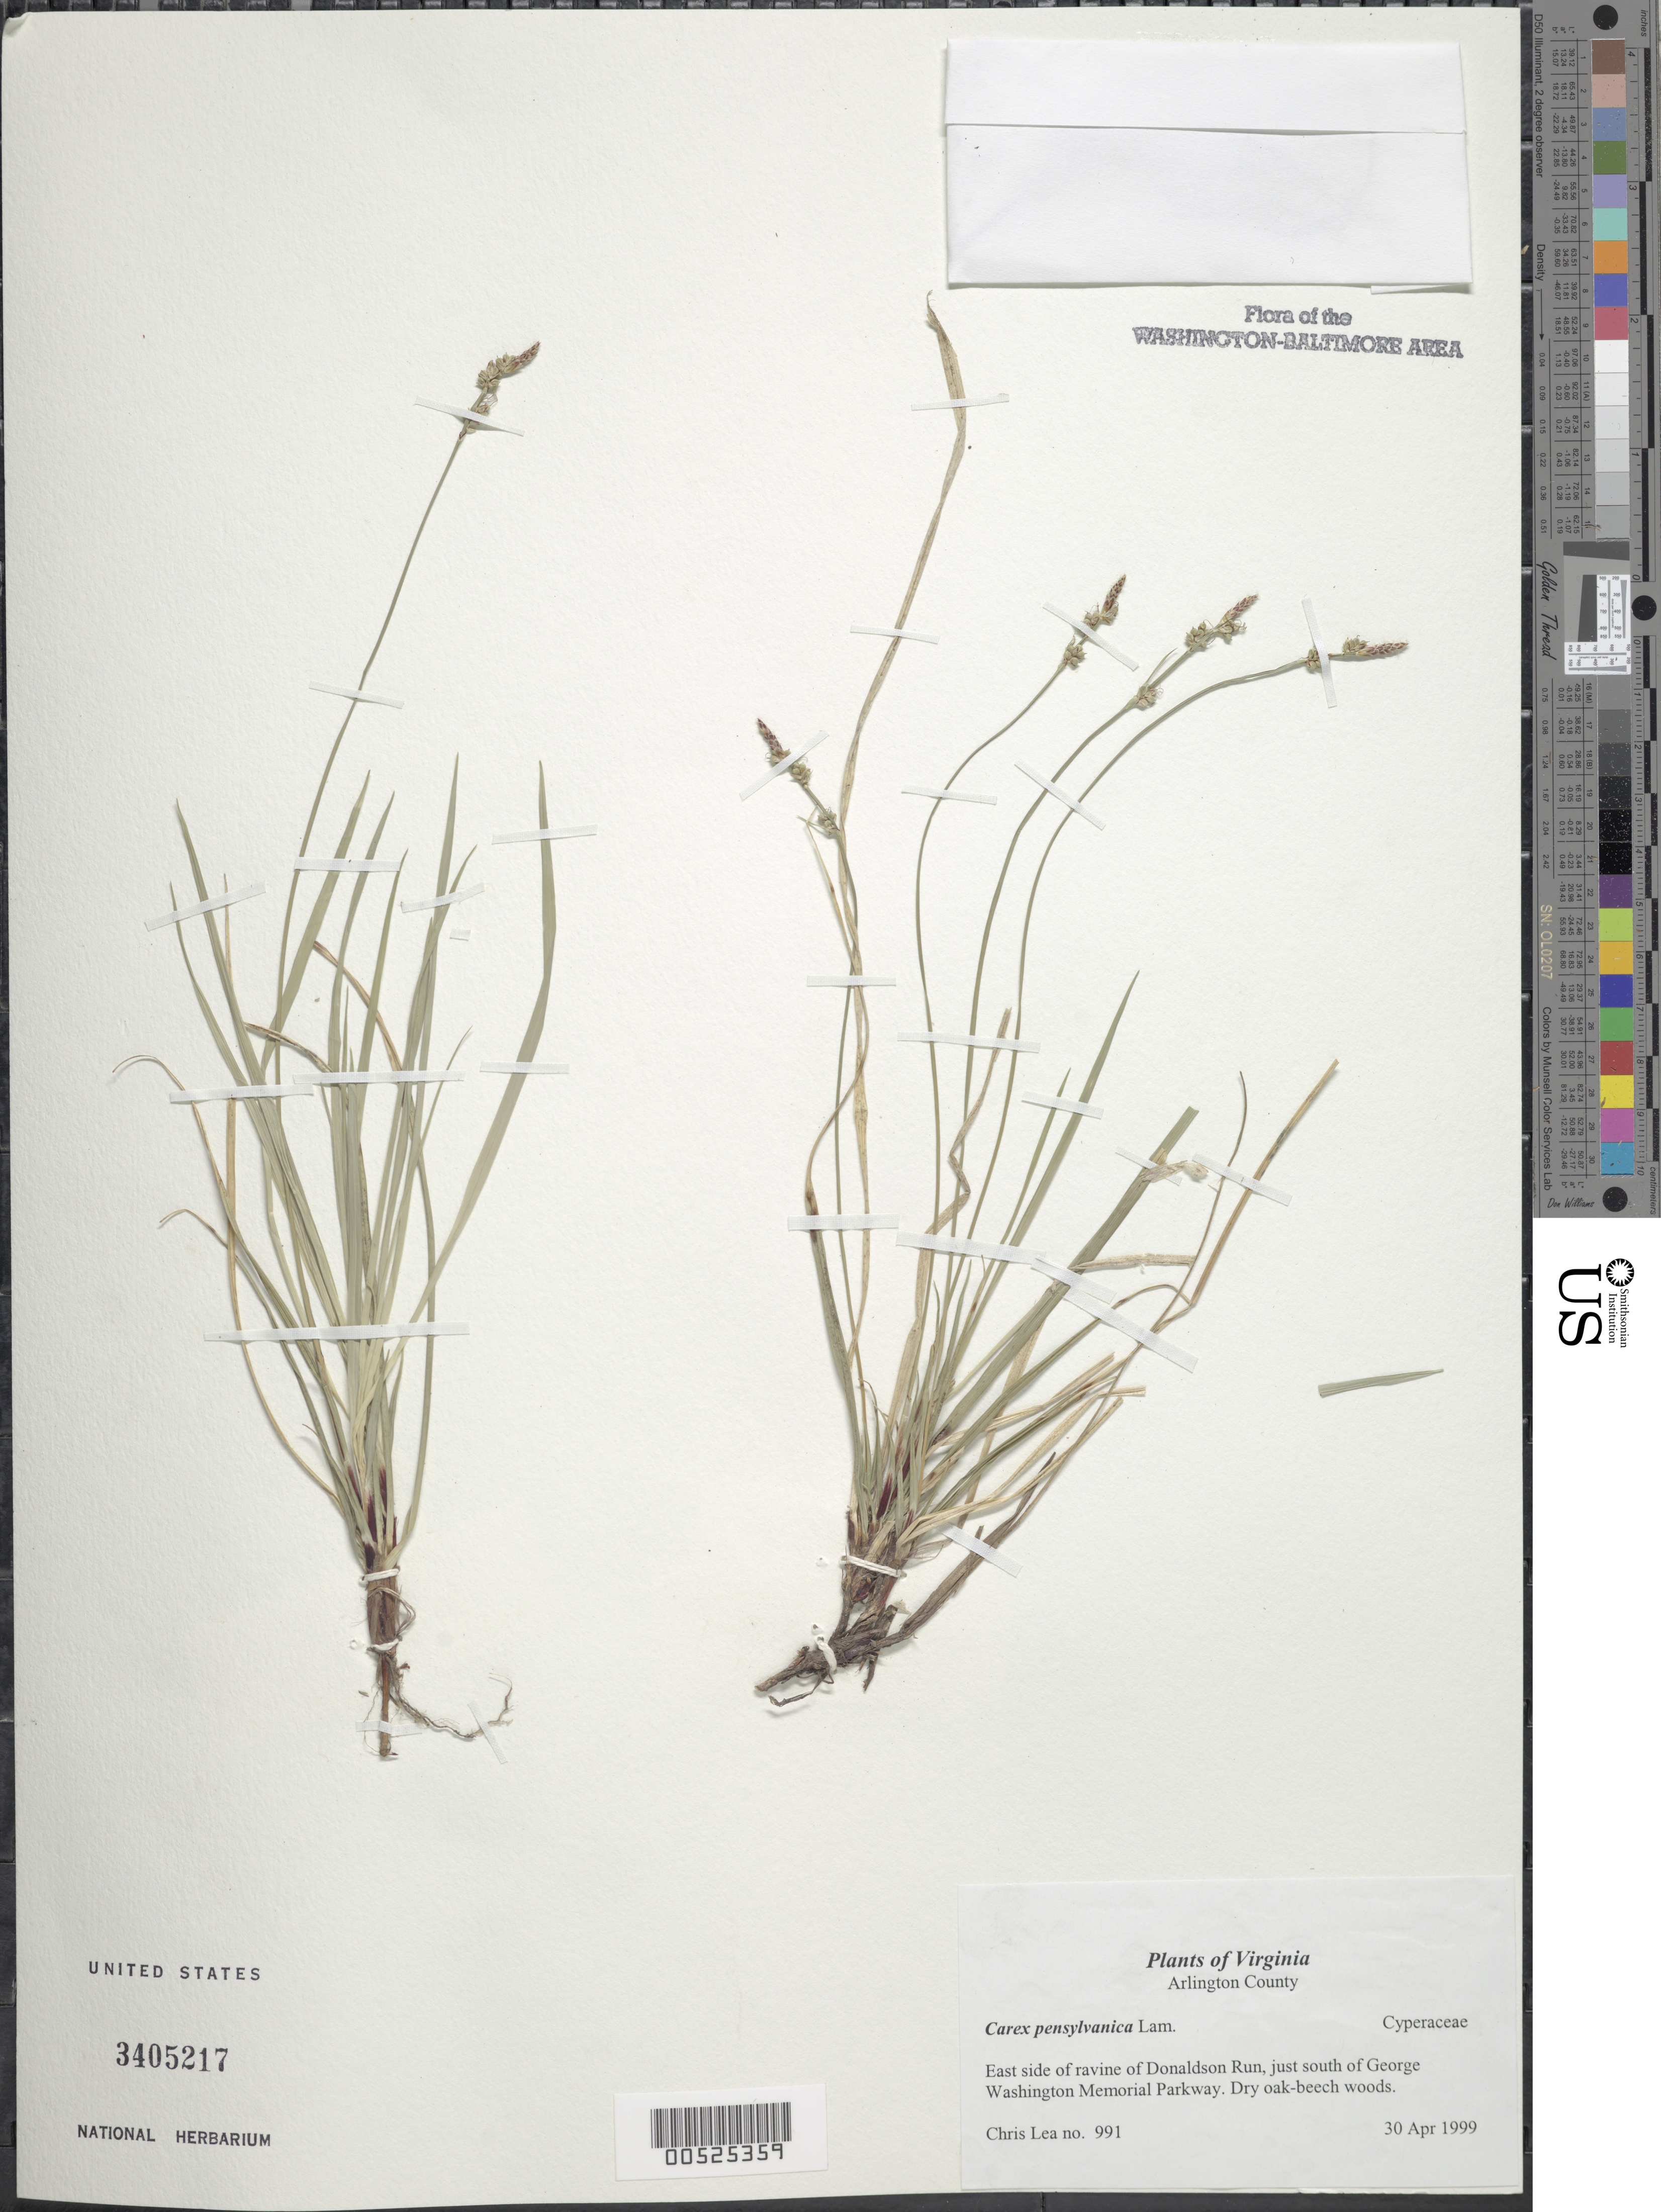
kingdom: Plantae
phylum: Tracheophyta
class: Liliopsida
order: Poales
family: Cyperaceae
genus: Carex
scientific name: Carex pensylvanica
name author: Lam.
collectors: C. Lea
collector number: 991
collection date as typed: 30 Apr 1999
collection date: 1999-04-30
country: United States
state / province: Virginia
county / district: Arlington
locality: East side of ravine in Donaldson Run, just south of the George Washington Memorial Parkway.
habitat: Dry oak-beech woods.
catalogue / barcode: US 3405217